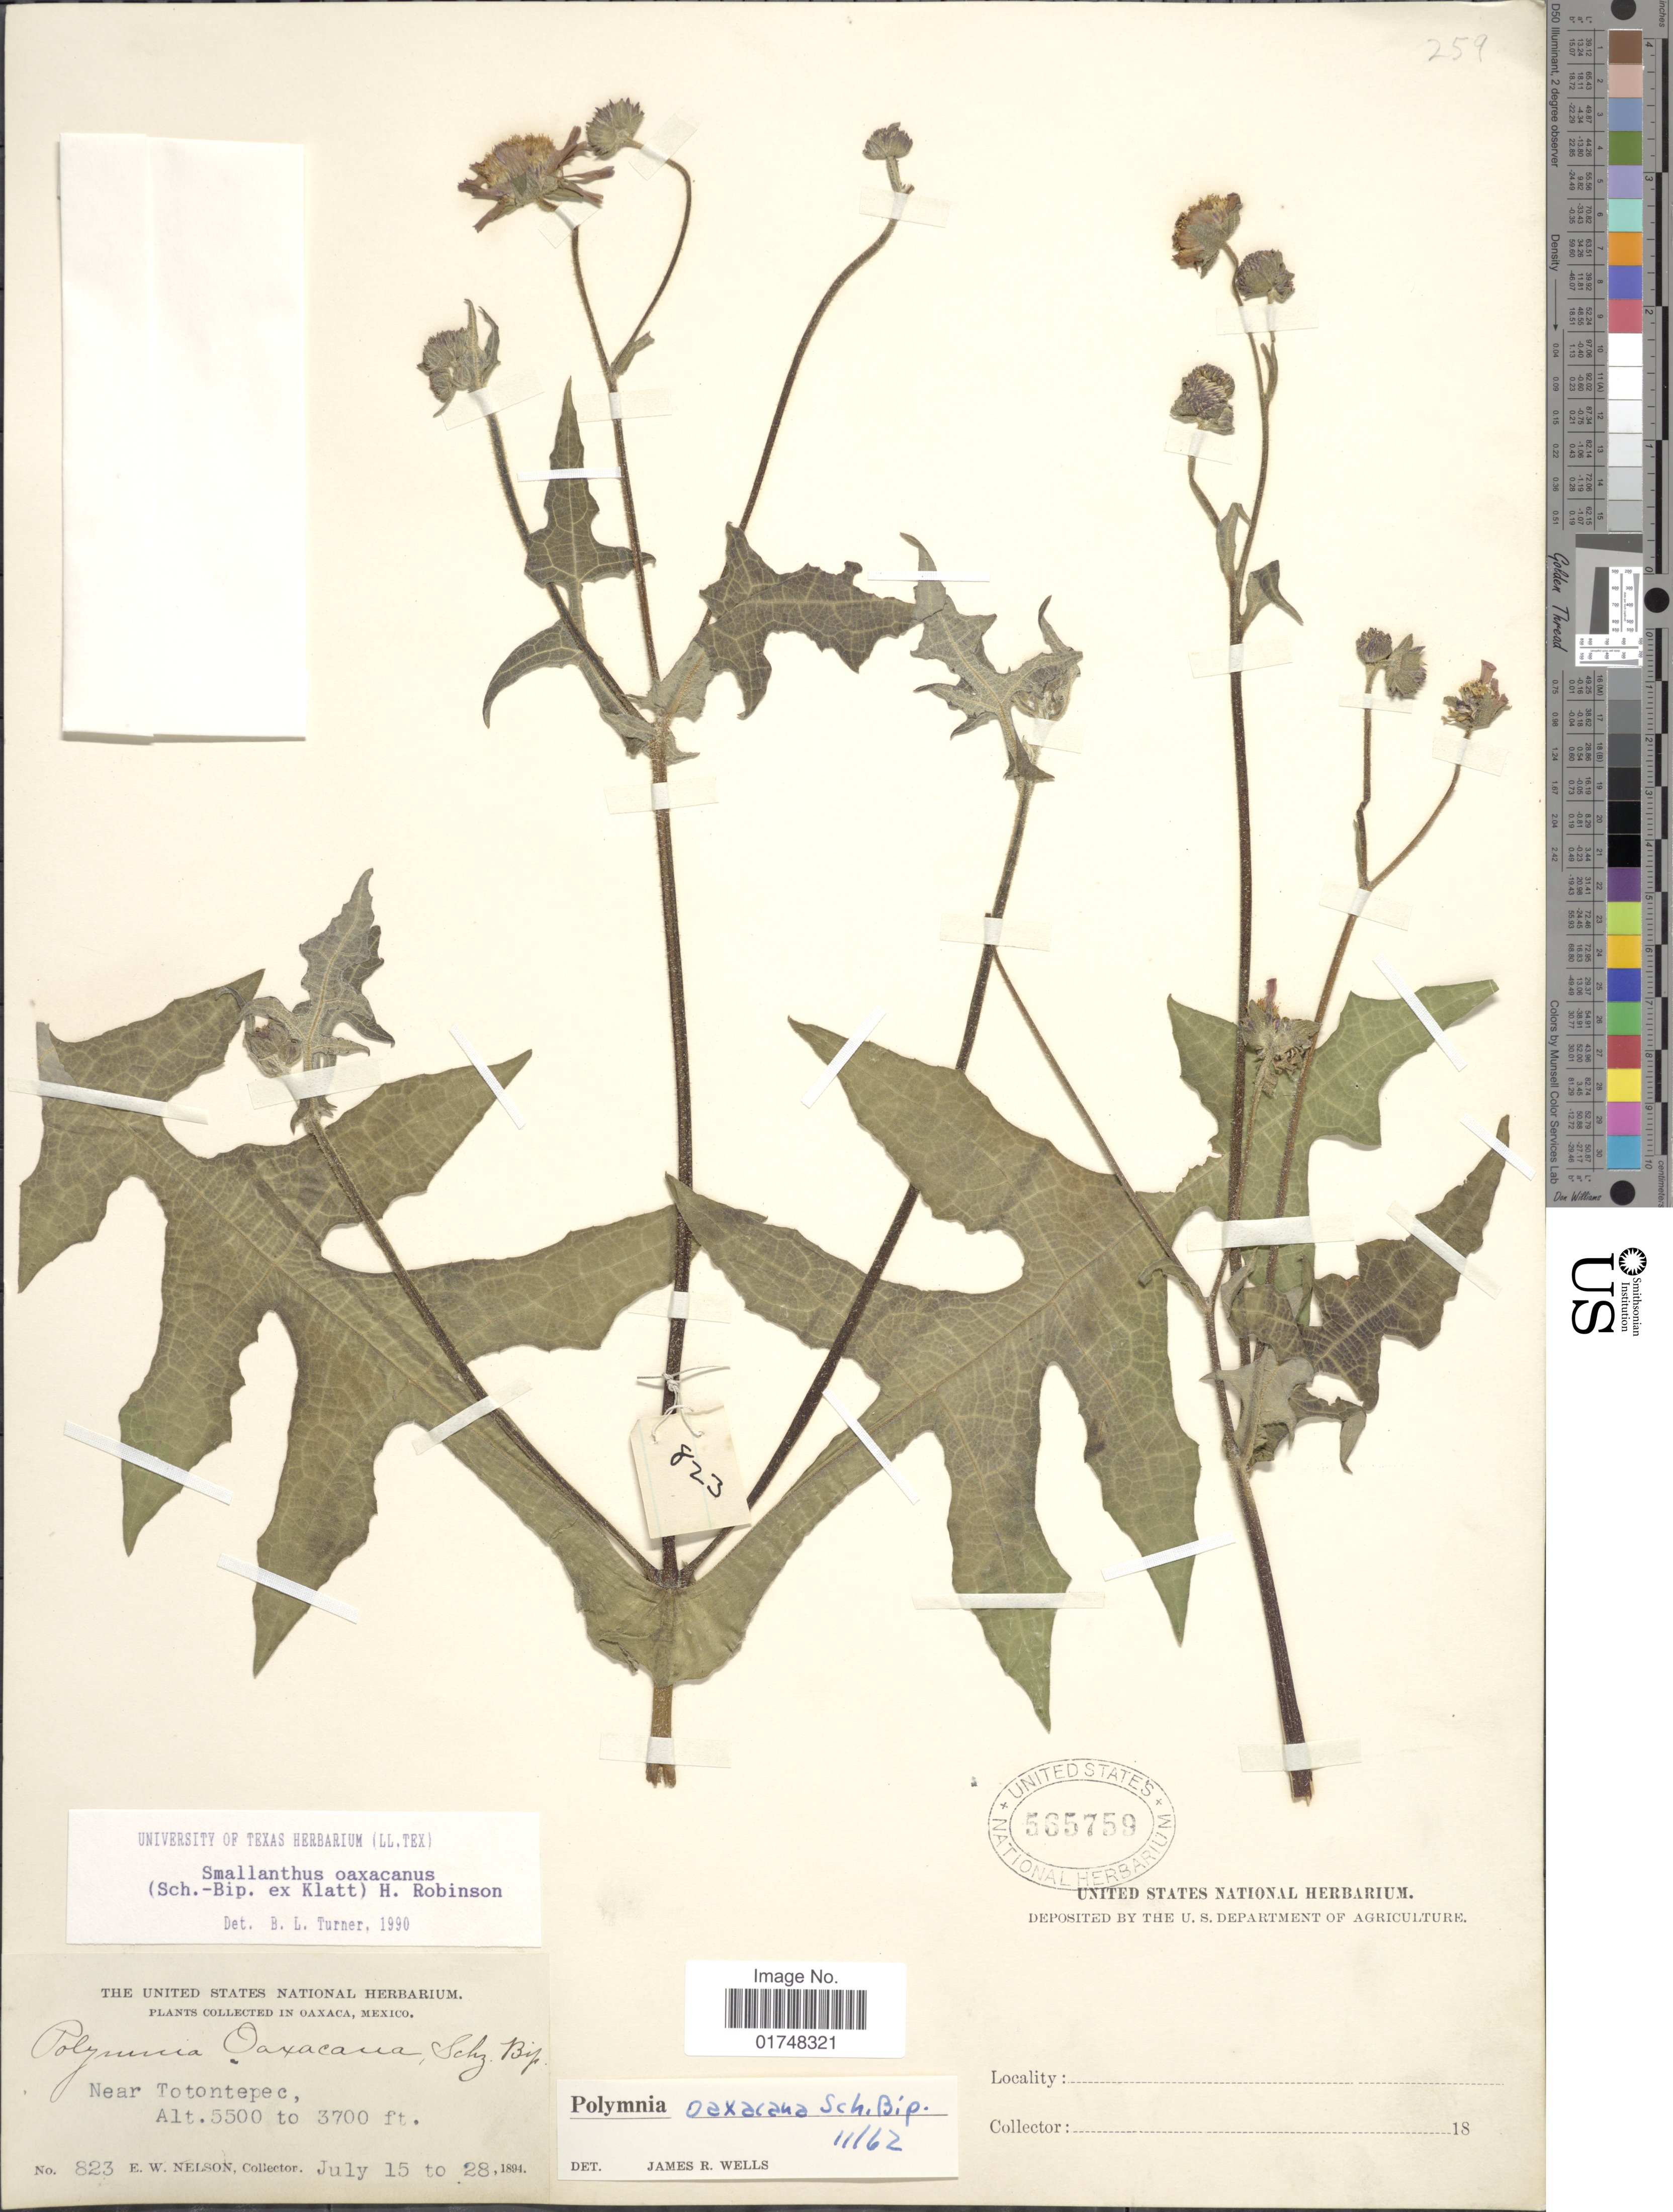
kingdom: Plantae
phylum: Tracheophyta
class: Magnoliopsida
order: Asterales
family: Asteraceae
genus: Smallanthus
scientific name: Smallanthus oaxacanus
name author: (Sch. Bip. ex Klatt) H. Rob.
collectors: E. W. Nelson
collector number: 823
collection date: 1894-07-15/1894-07-28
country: Mexico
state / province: Oaxaca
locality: Near Totontepec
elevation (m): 1128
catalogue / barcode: US 565759